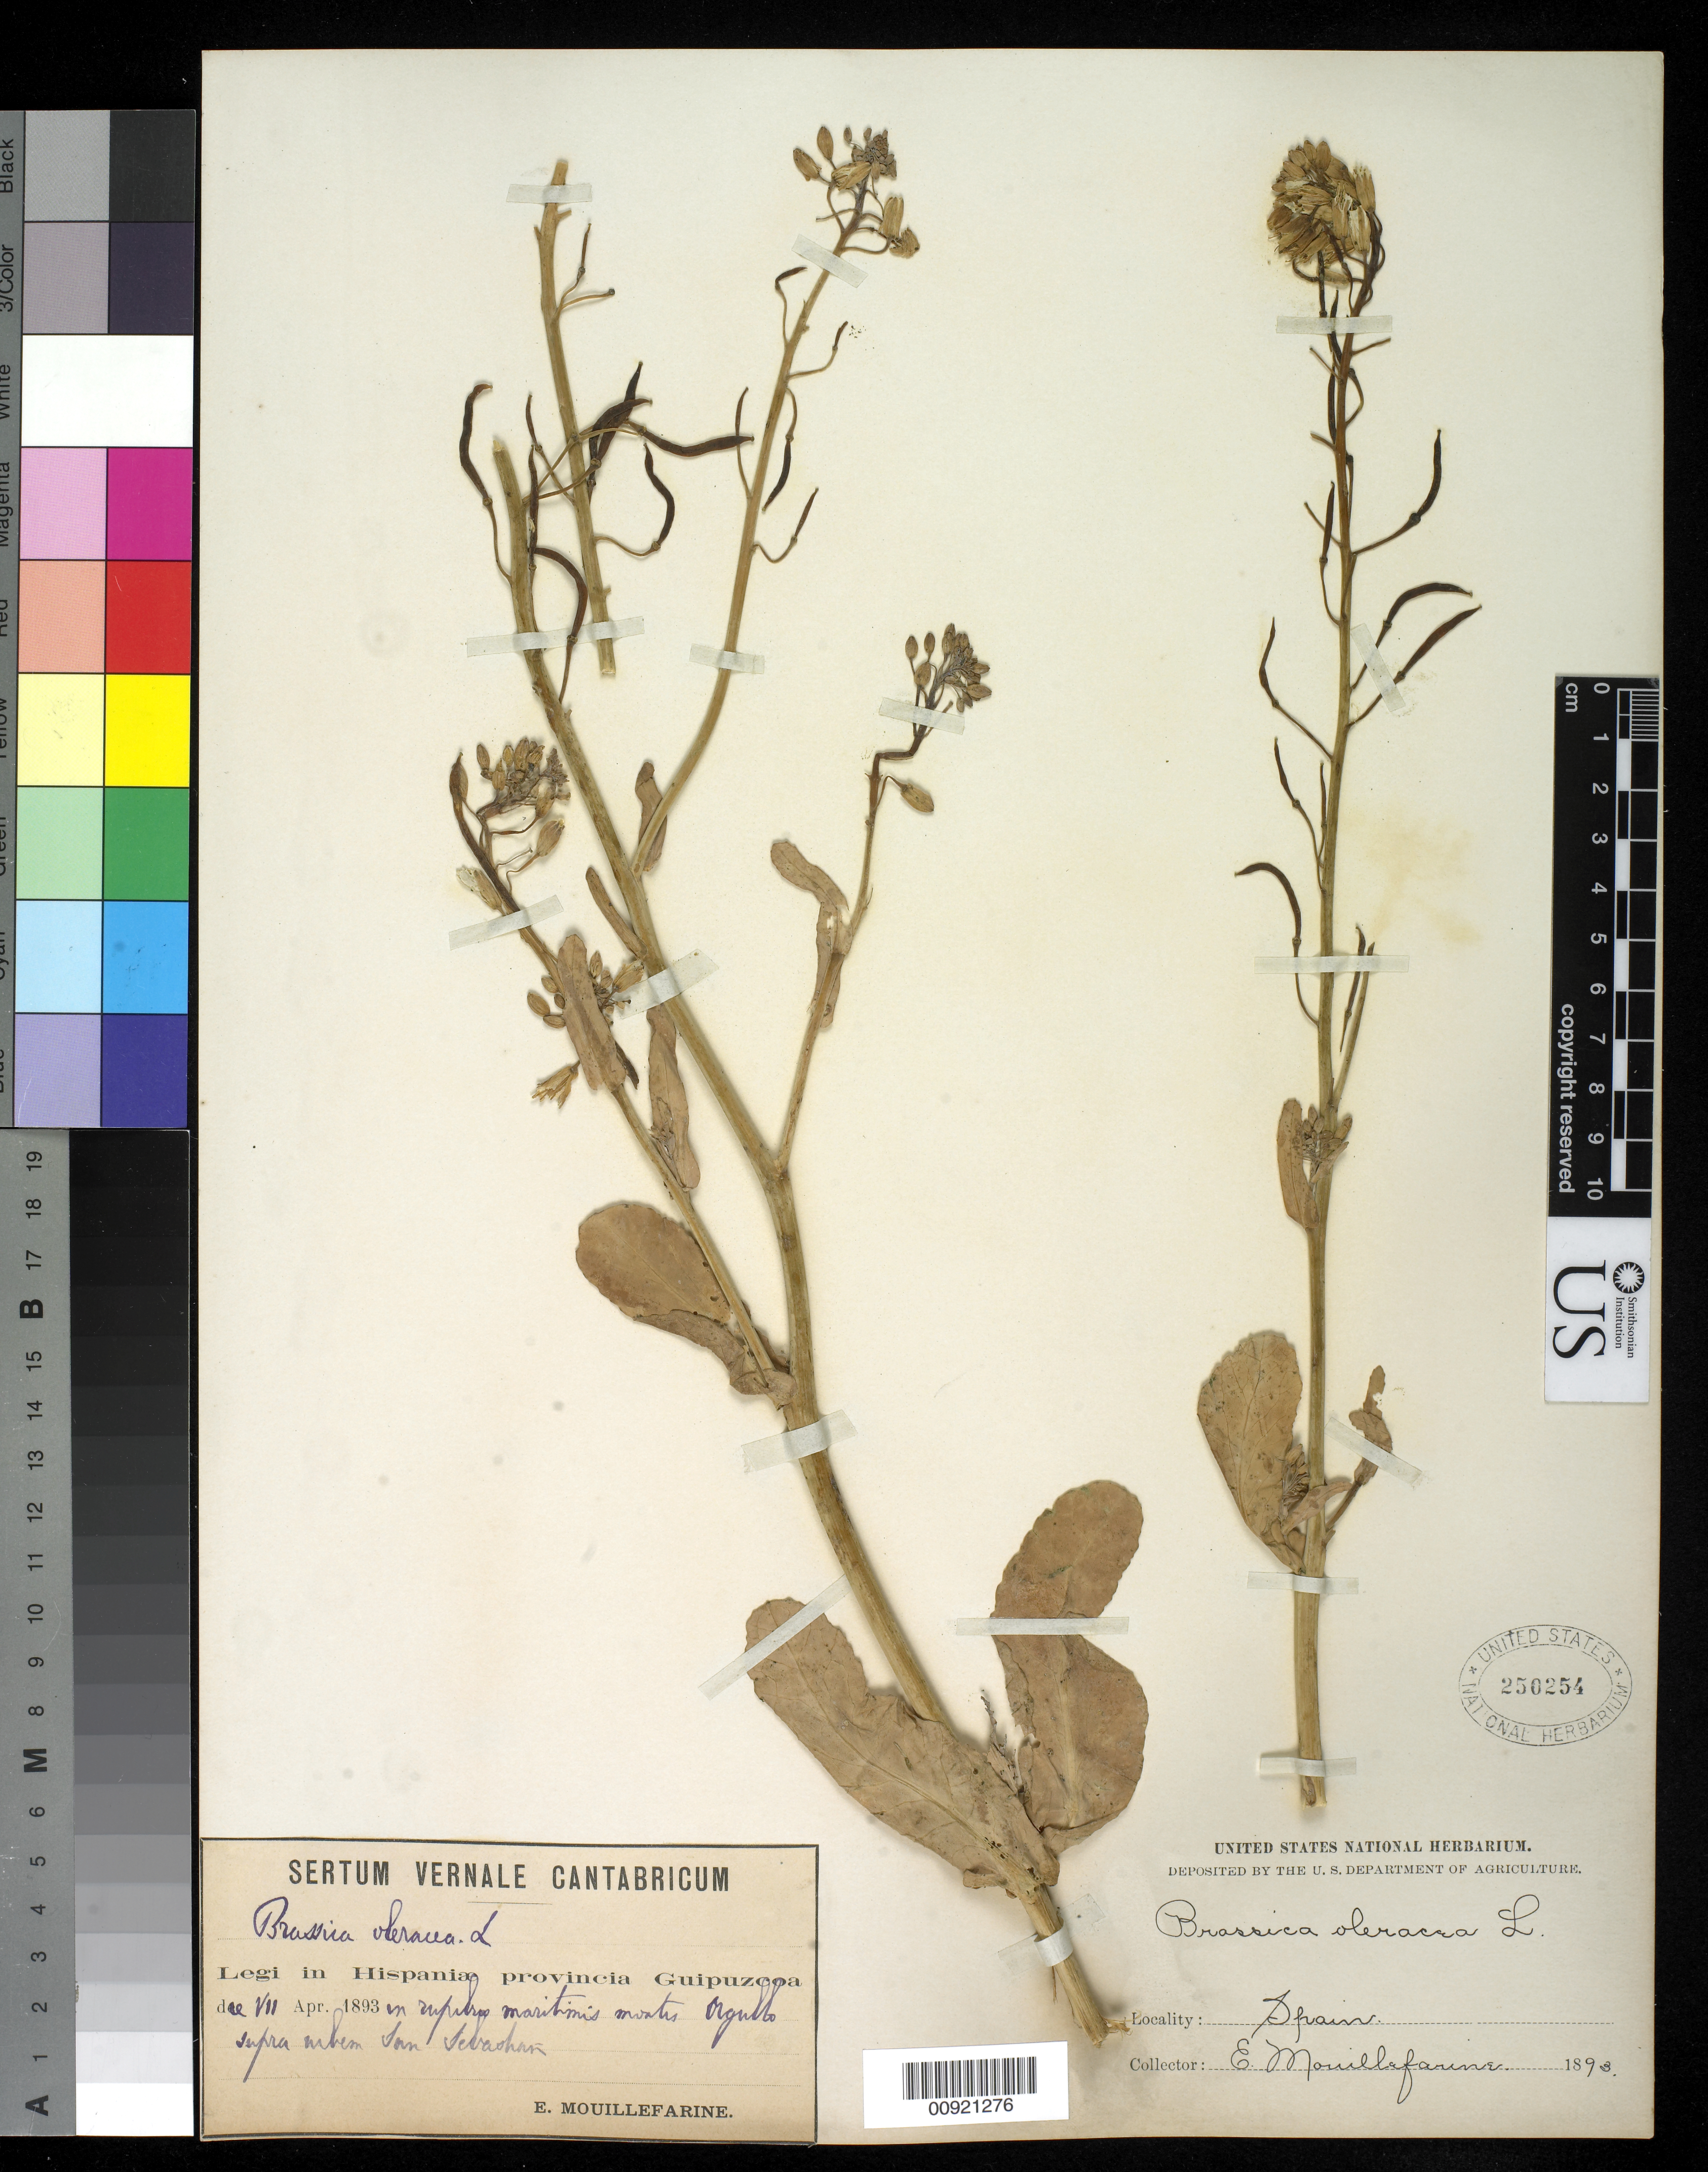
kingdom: Plantae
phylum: Tracheophyta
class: Magnoliopsida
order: Brassicales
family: Brassicaceae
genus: Brassica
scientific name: Brassica oleracea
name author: L.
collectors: A. Mouillefarine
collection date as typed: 08 Apr 1893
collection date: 1893-04-08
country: Spain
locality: Legi in Hispaniae provincia Guipuzcoa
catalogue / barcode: US 250254